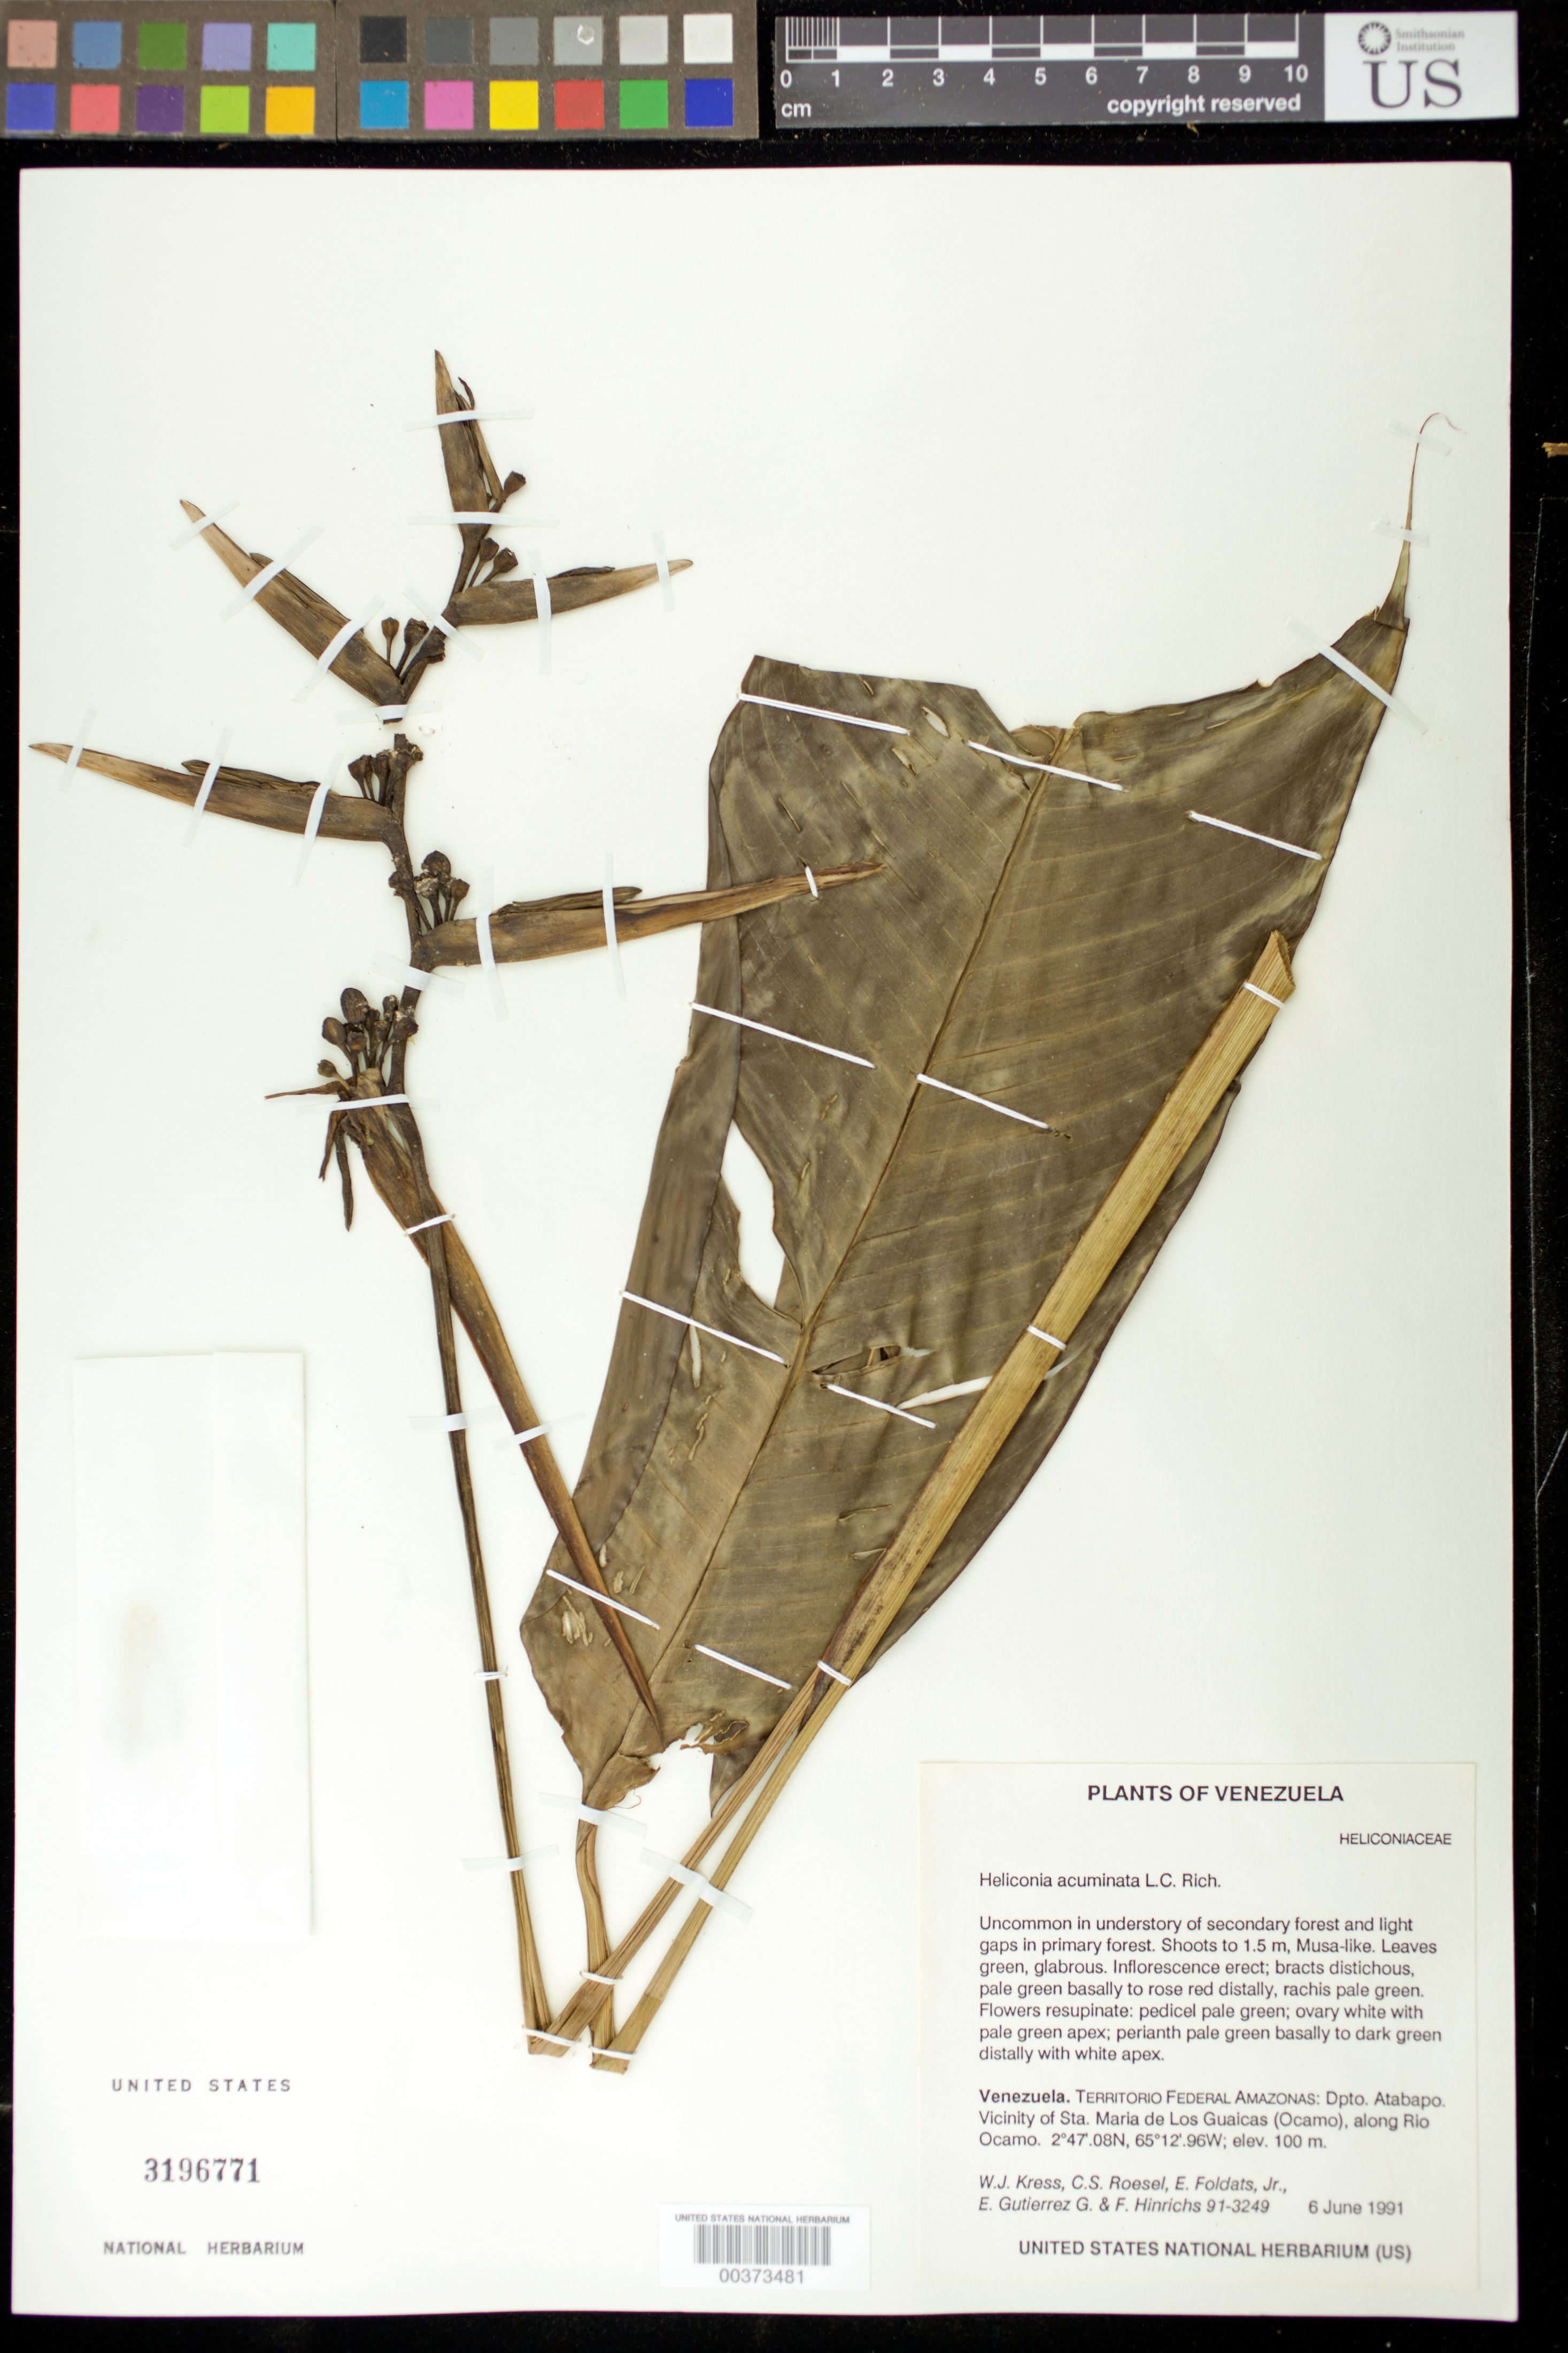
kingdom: Plantae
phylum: Tracheophyta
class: Liliopsida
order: Zingiberales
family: Heliconiaceae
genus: Heliconia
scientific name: Heliconia acuminata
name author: A. Rich.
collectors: W. J. Kress, C. S. Roesel, E. Foldats, E. Gutierrez G. & F. Hinrichs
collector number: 91-3249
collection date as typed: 06 Jun 1991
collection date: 1991-06-06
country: Venezuela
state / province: Amazonas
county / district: Atabapo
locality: Vicinity of sta. maria de los guaicas (ocamo), along rio ocamo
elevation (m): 100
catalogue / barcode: US 3196771